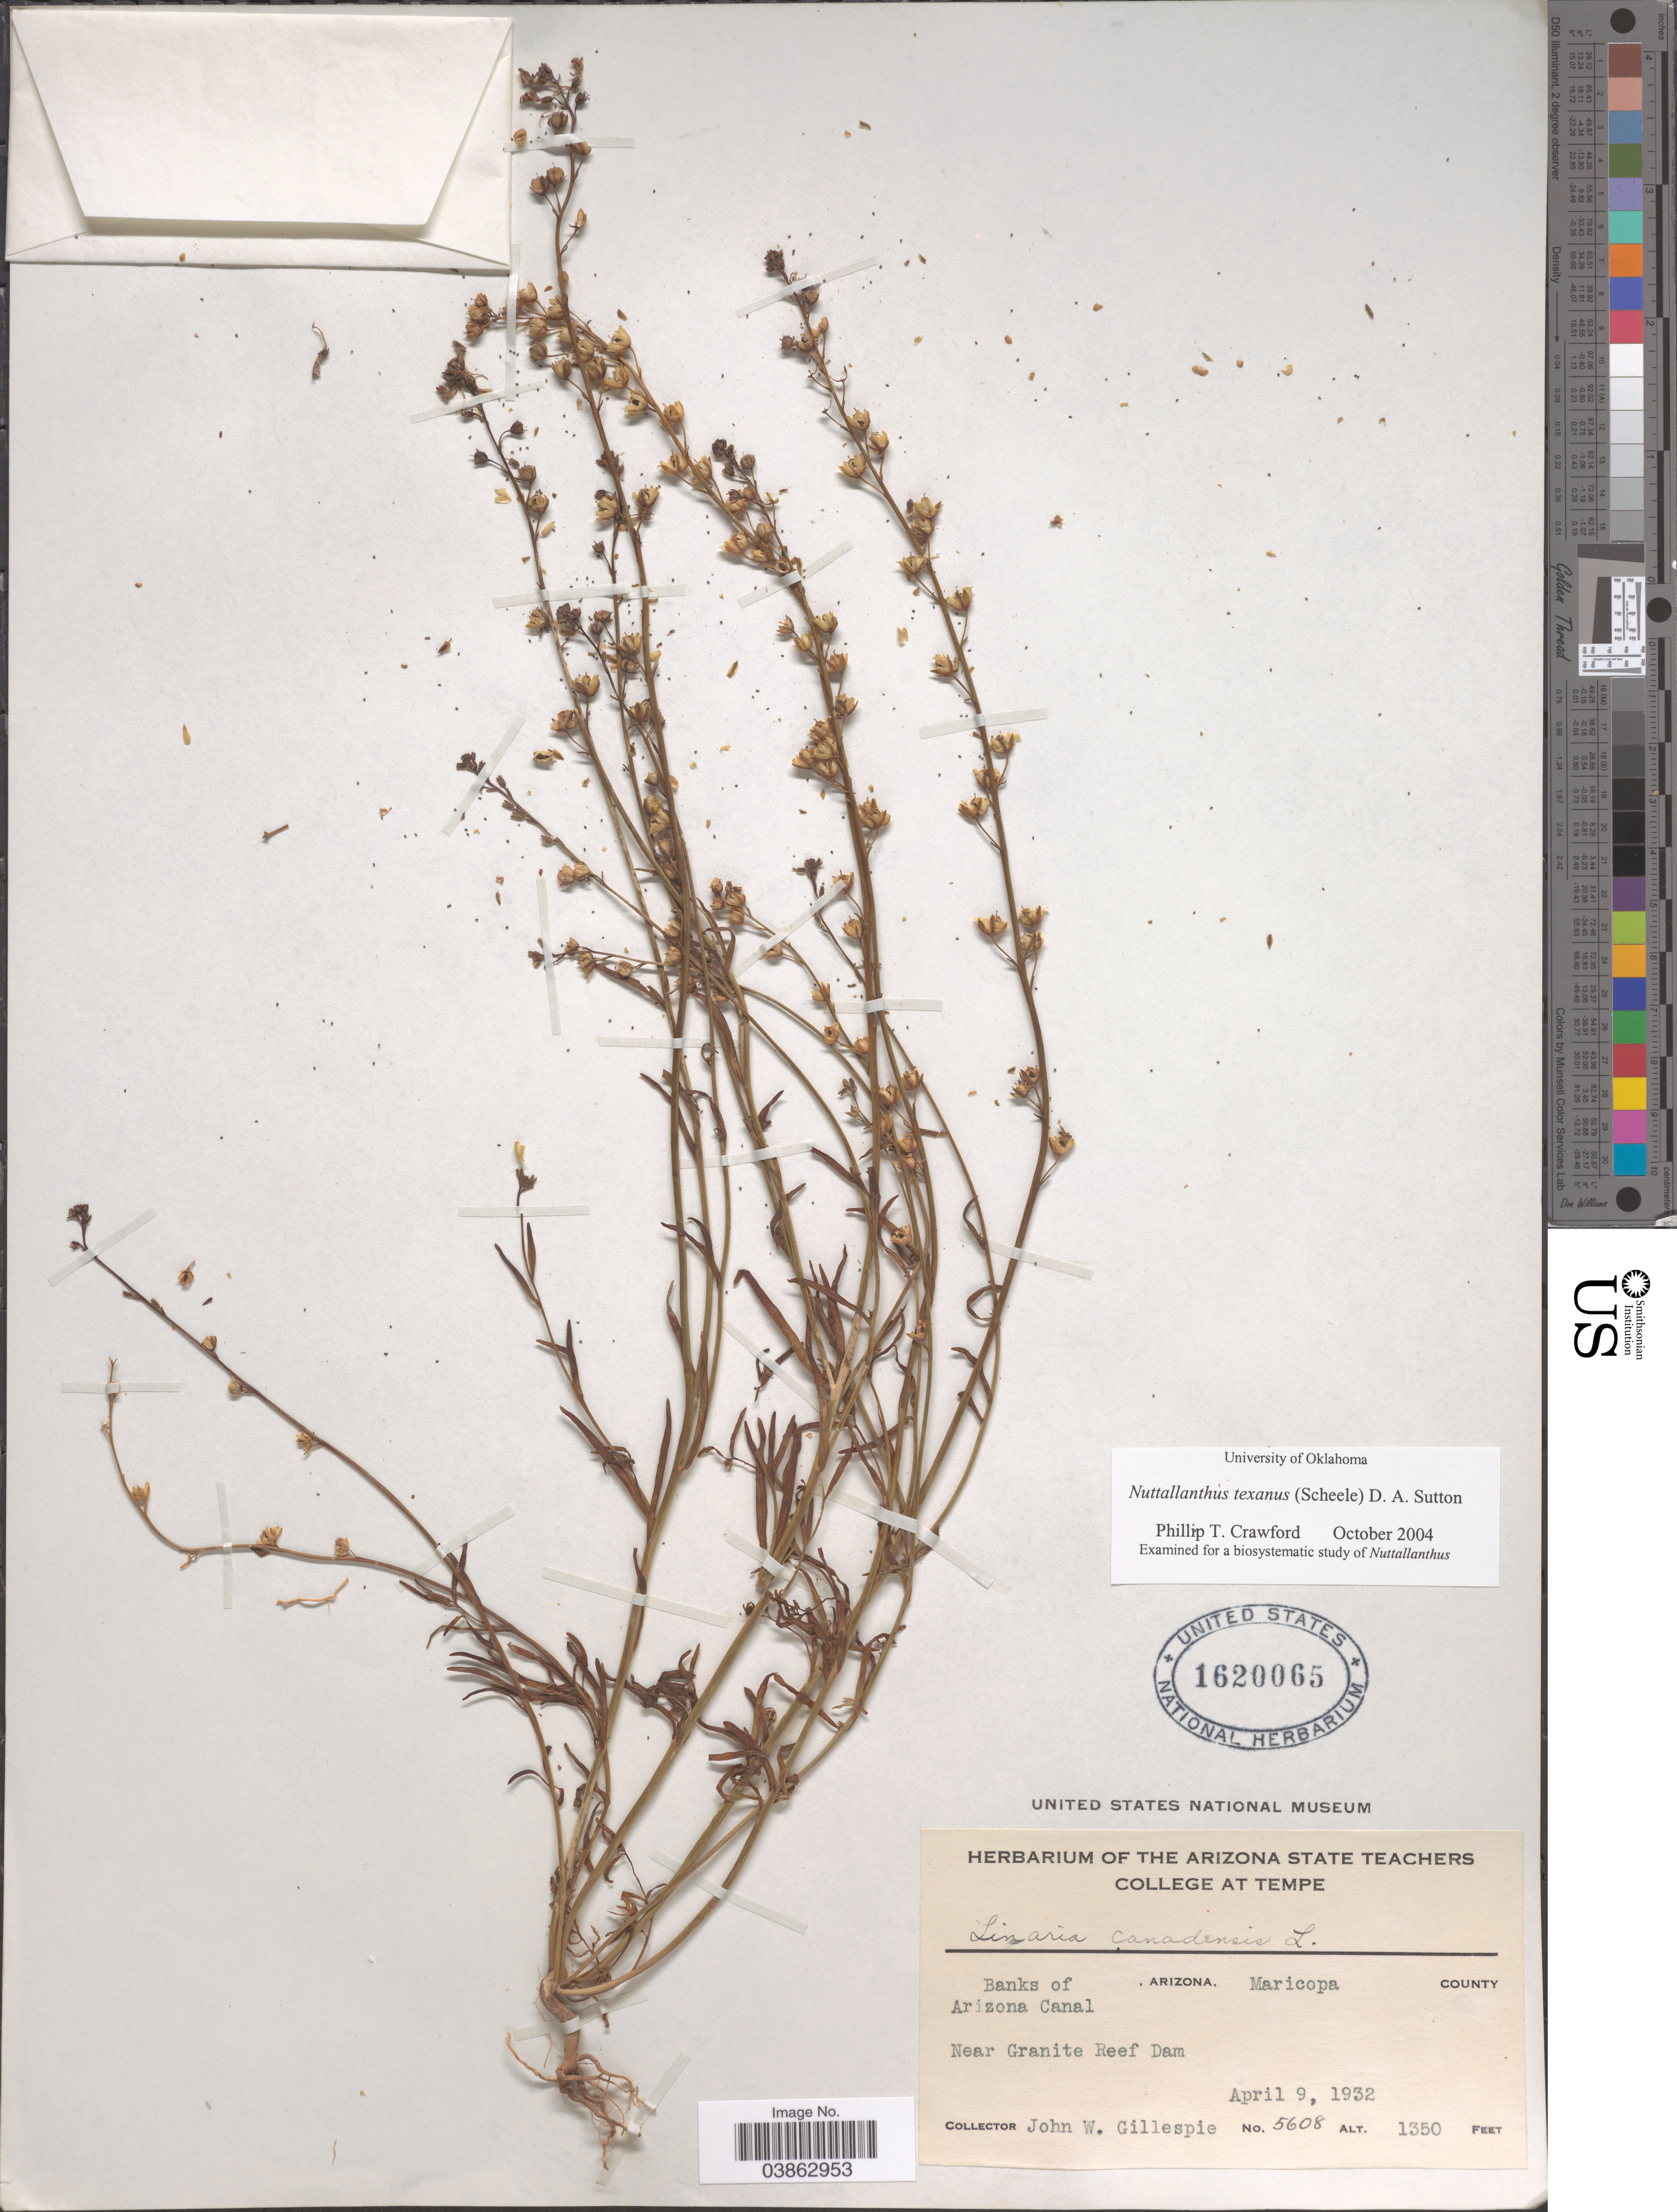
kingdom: Plantae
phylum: Tracheophyta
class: Magnoliopsida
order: Lamiales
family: Plantaginaceae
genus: Linaria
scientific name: Linaria texana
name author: Scheele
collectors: J. W. Gillespie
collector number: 5608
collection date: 1932-04-09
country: United States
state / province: Arizona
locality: Banks of Arizona Canal, Arizona. Maricopa County. Near Granite Reef Dam.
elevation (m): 411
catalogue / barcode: US 1620065